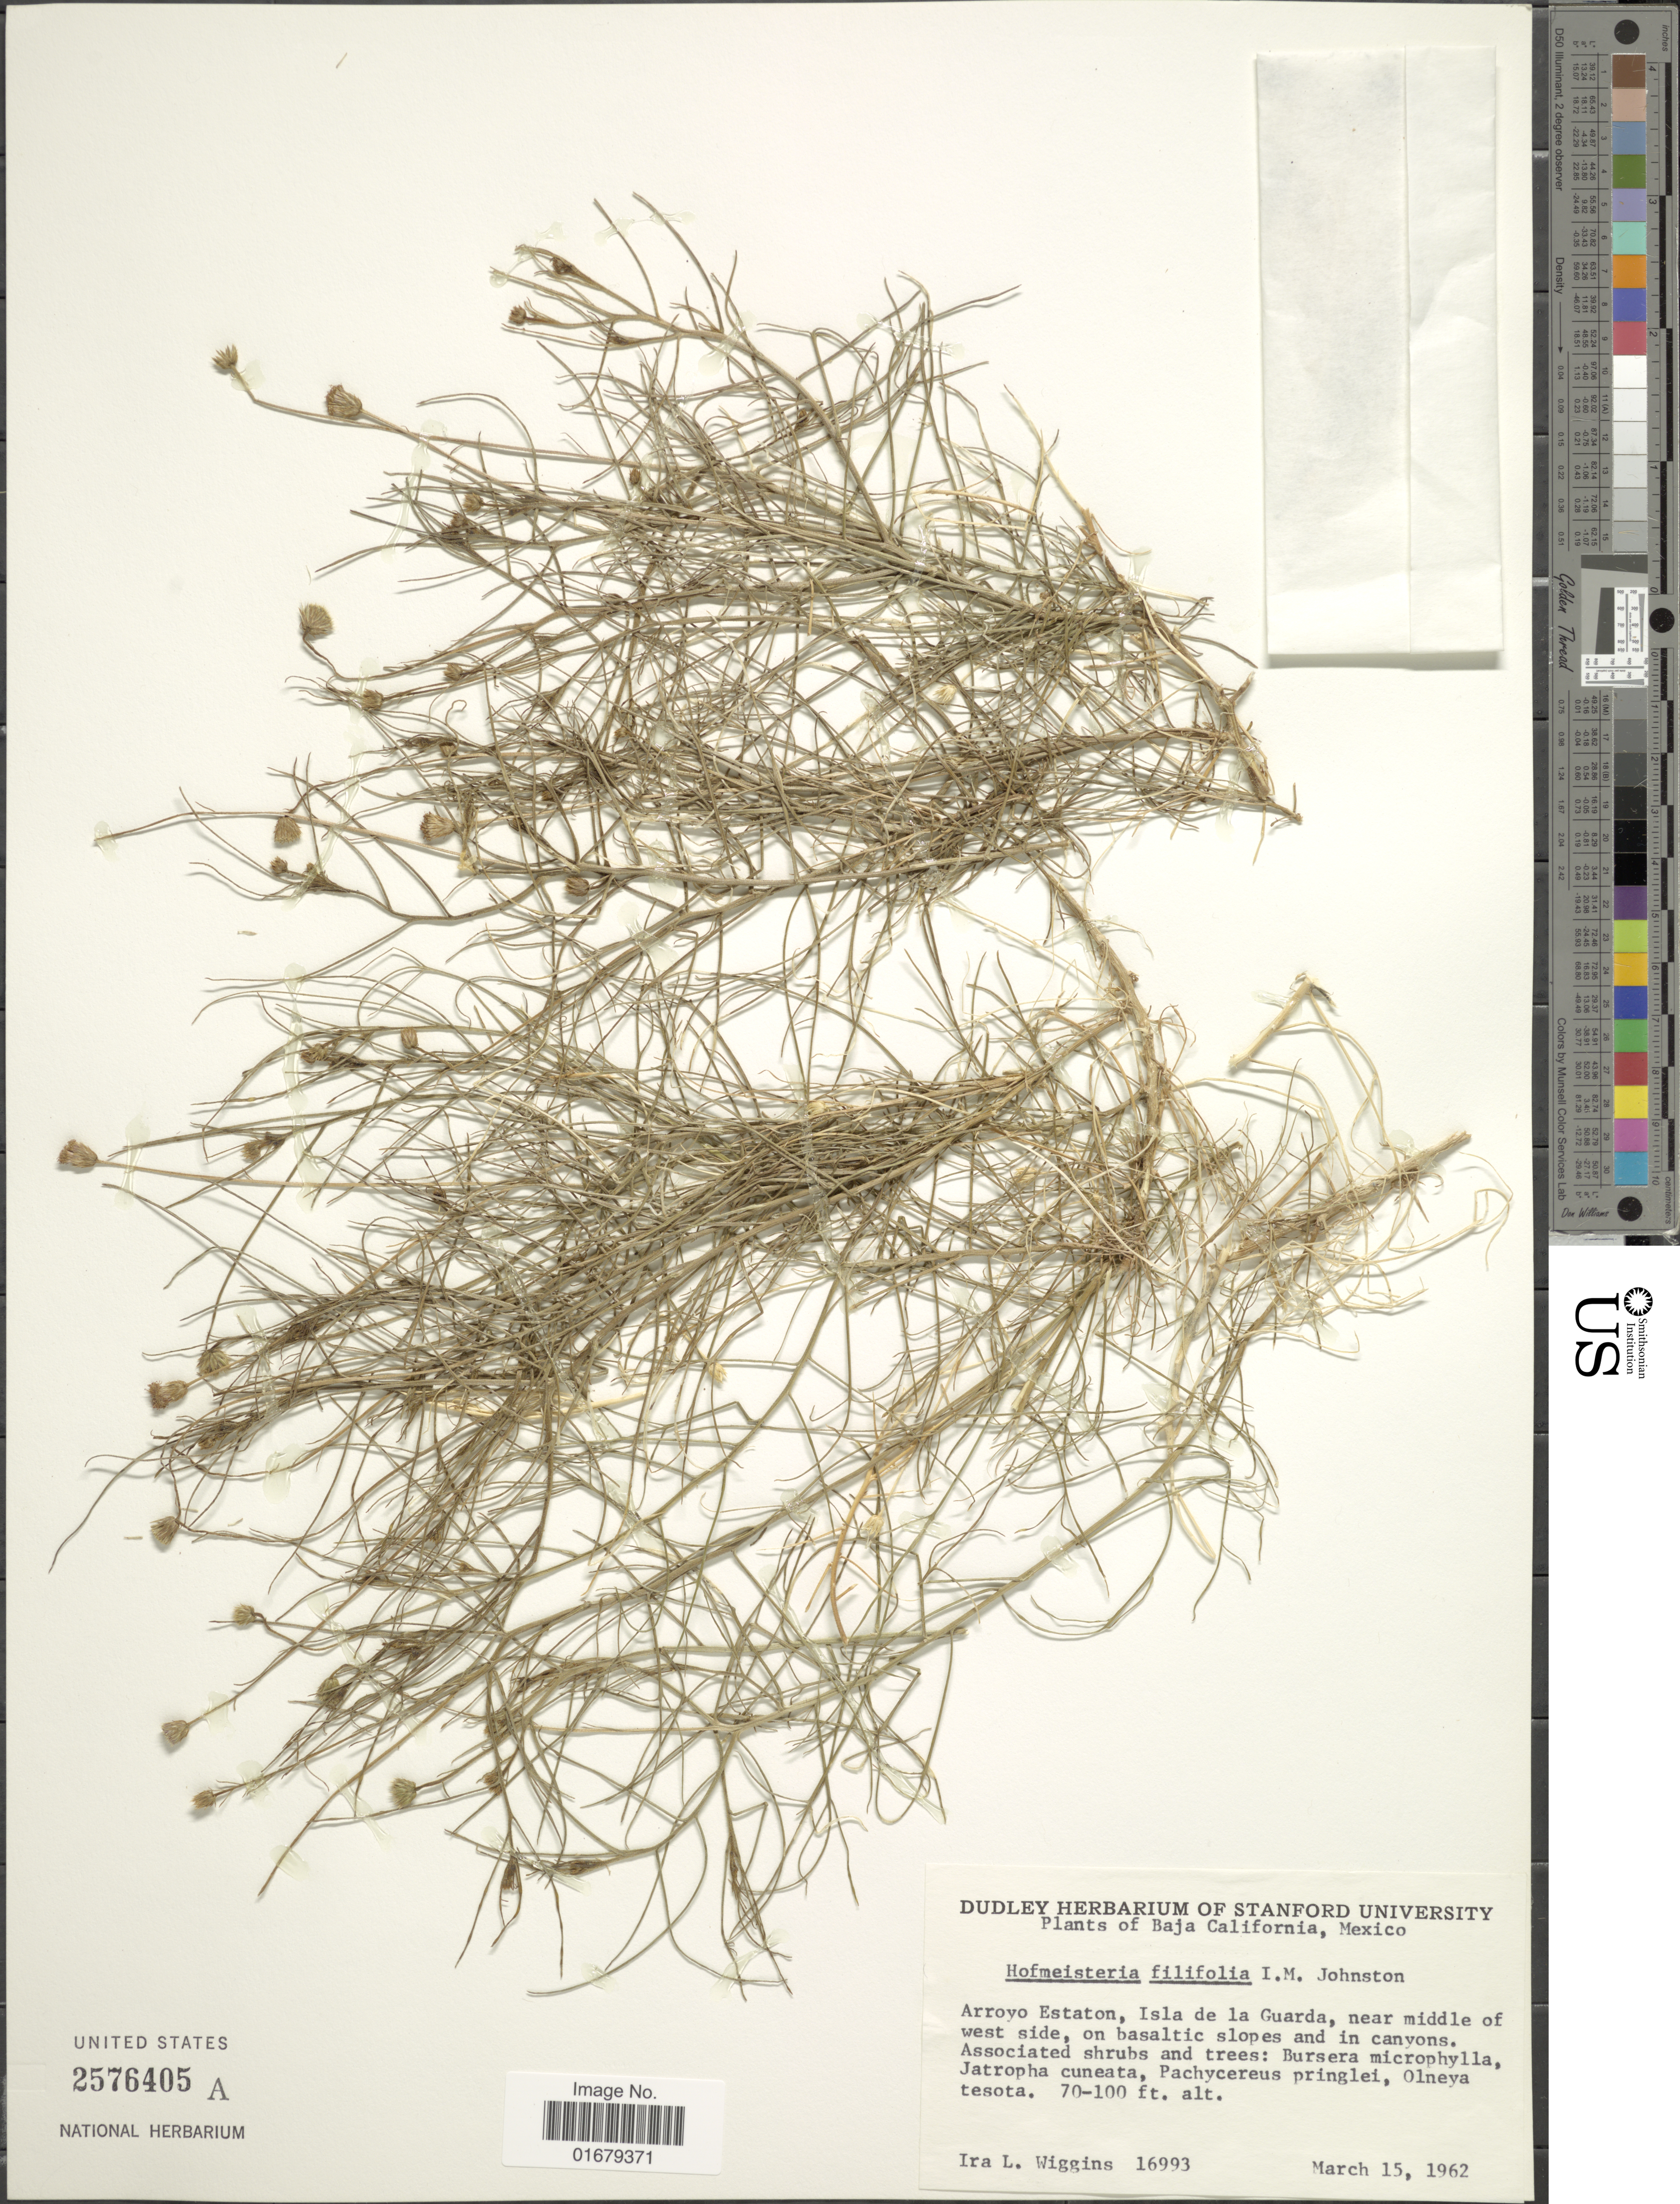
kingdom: Plantae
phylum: Tracheophyta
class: Magnoliopsida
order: Asterales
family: Asteraceae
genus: Hofmeisteria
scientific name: Hofmeisteria filifolia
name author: I.M. Johnst.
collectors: I. L. Wiggins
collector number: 16993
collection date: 1962-03-15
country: Mexico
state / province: Baja California Sur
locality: Arroyo Station, Isla de la Guarda, near middle of west side, on basaltic slopes and in canyons.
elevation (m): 21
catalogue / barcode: US 2576405A